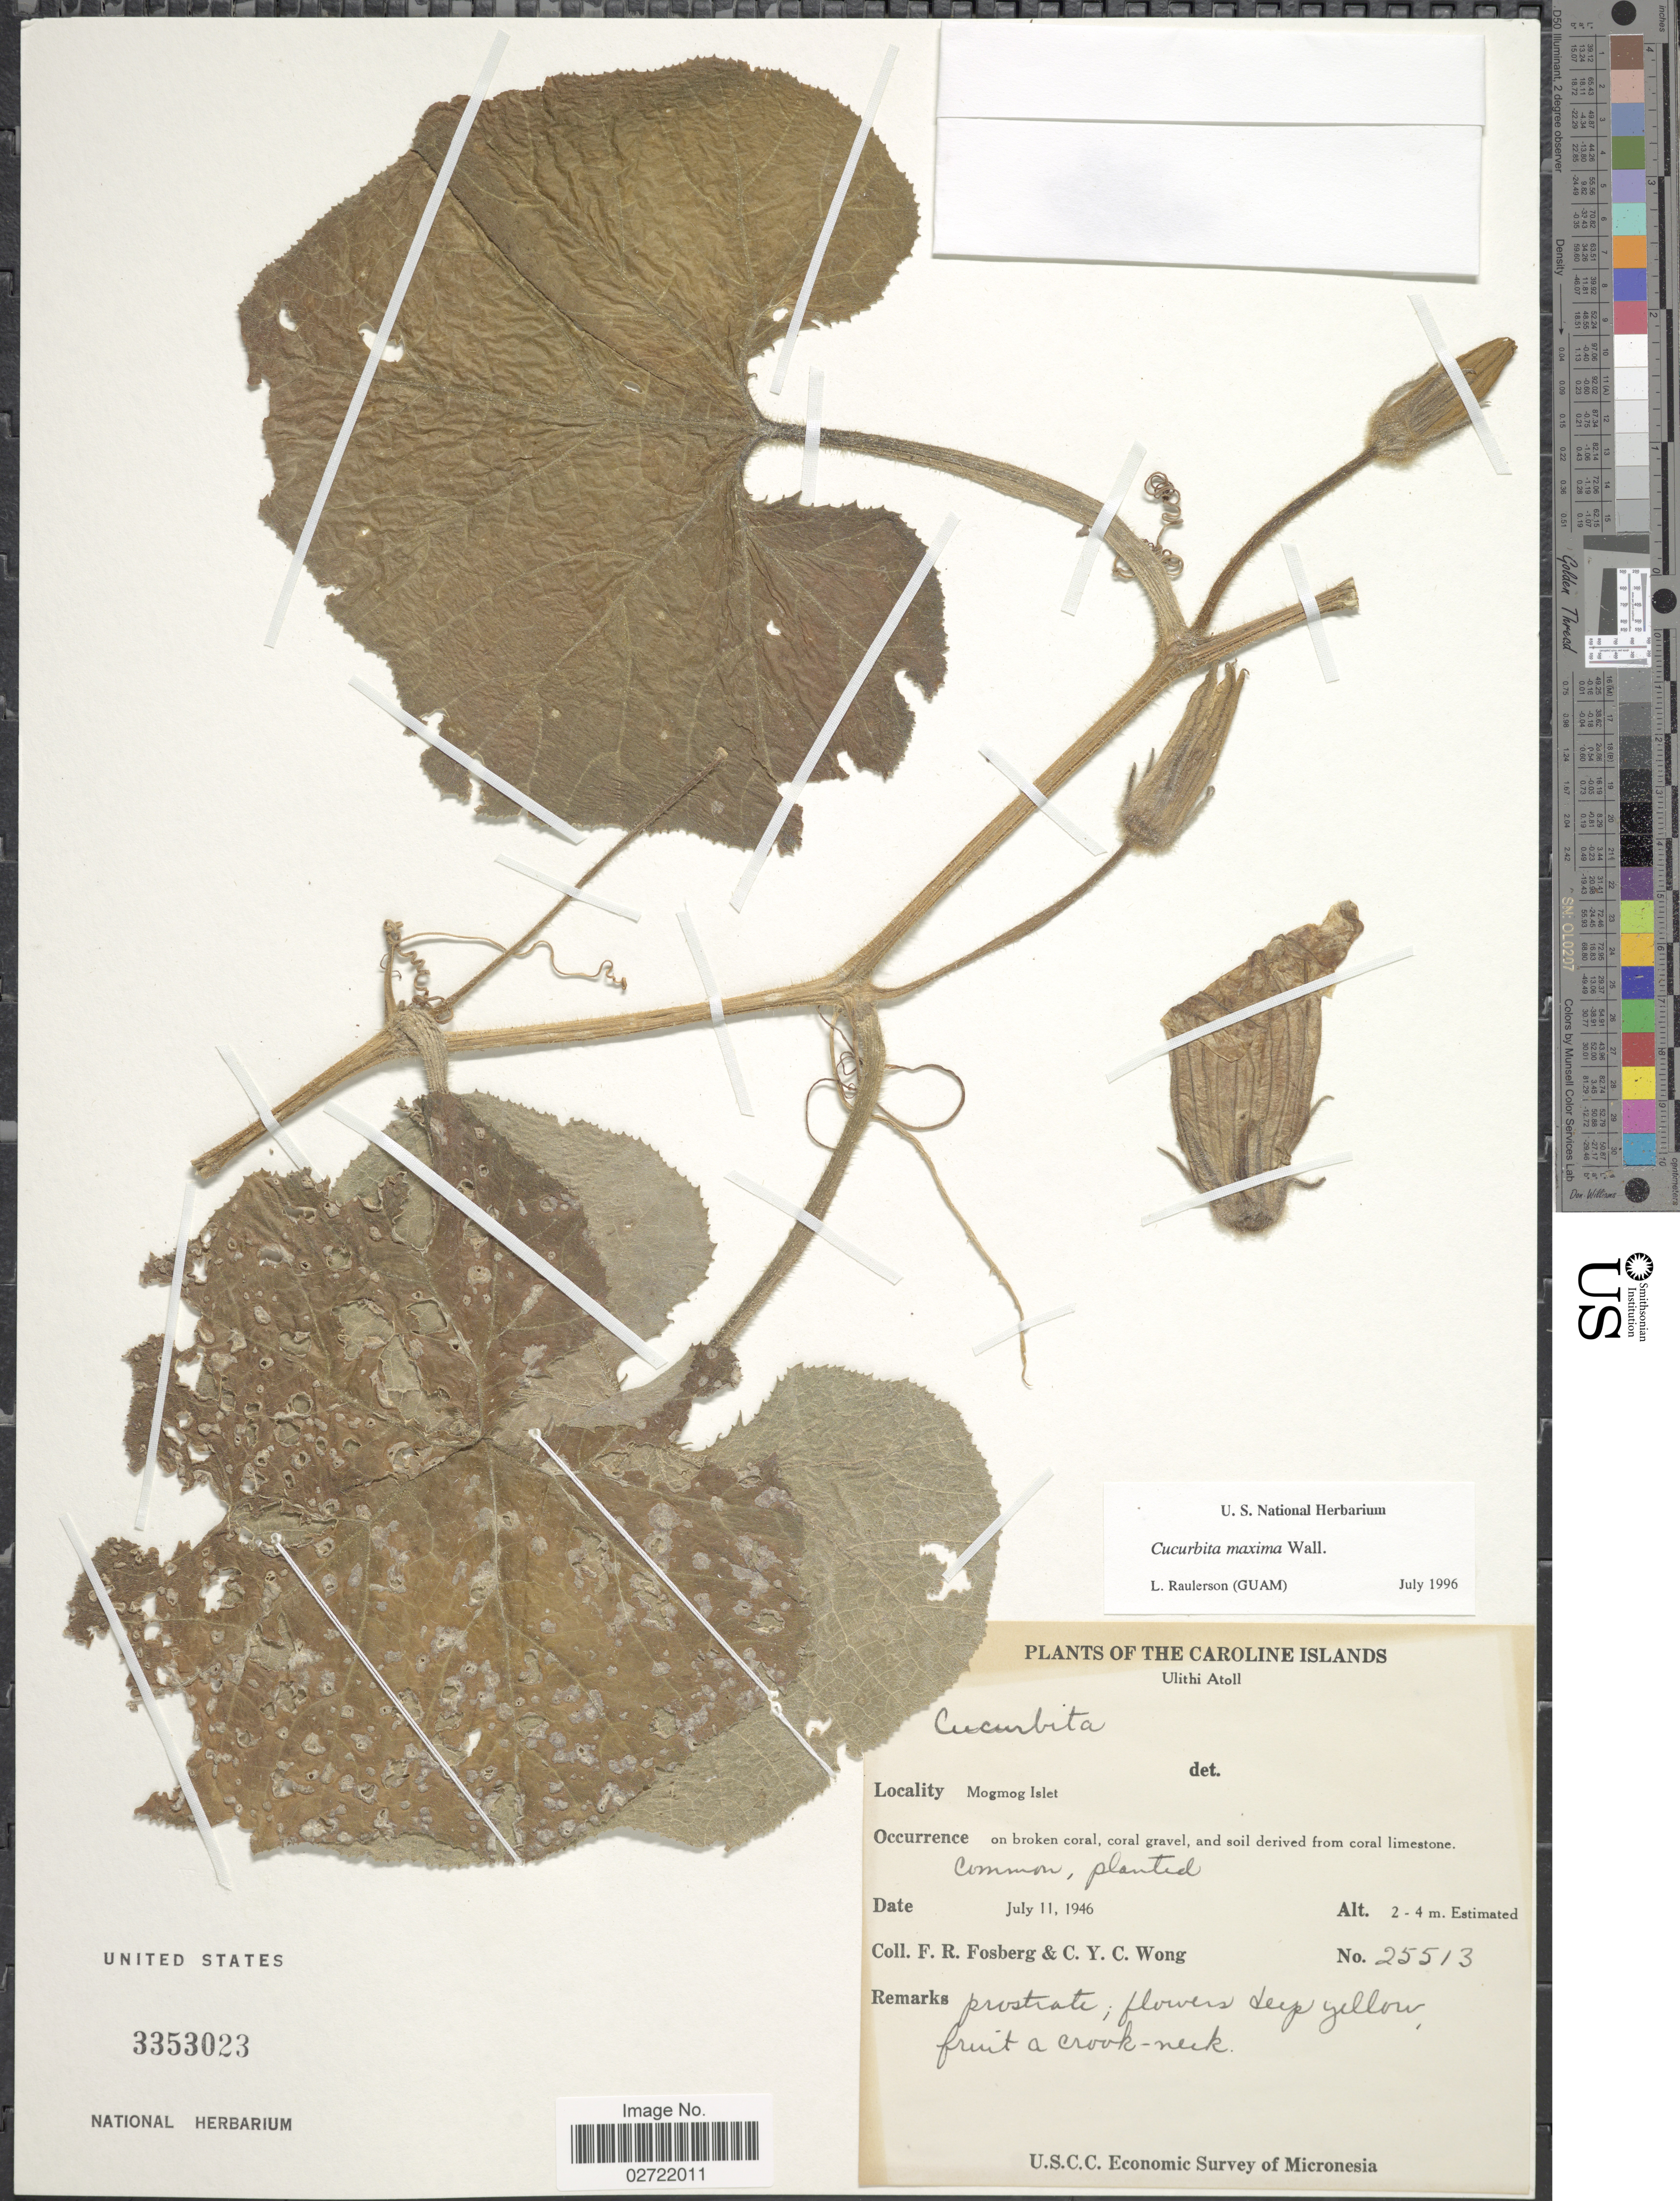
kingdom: Plantae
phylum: Tracheophyta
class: Magnoliopsida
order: Cucurbitales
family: Cucurbitaceae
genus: Cucurbita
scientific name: Cucurbita maxima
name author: Duchesne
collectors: F. R. Fosberg & C. Y. C. Wong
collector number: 25513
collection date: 1946-07-11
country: Micronesia, Federated States of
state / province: Yap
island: Ulithi Atoll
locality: The Caroline Islands, Ulithi Atoll, Mogmog Islet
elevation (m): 2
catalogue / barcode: US 3353023